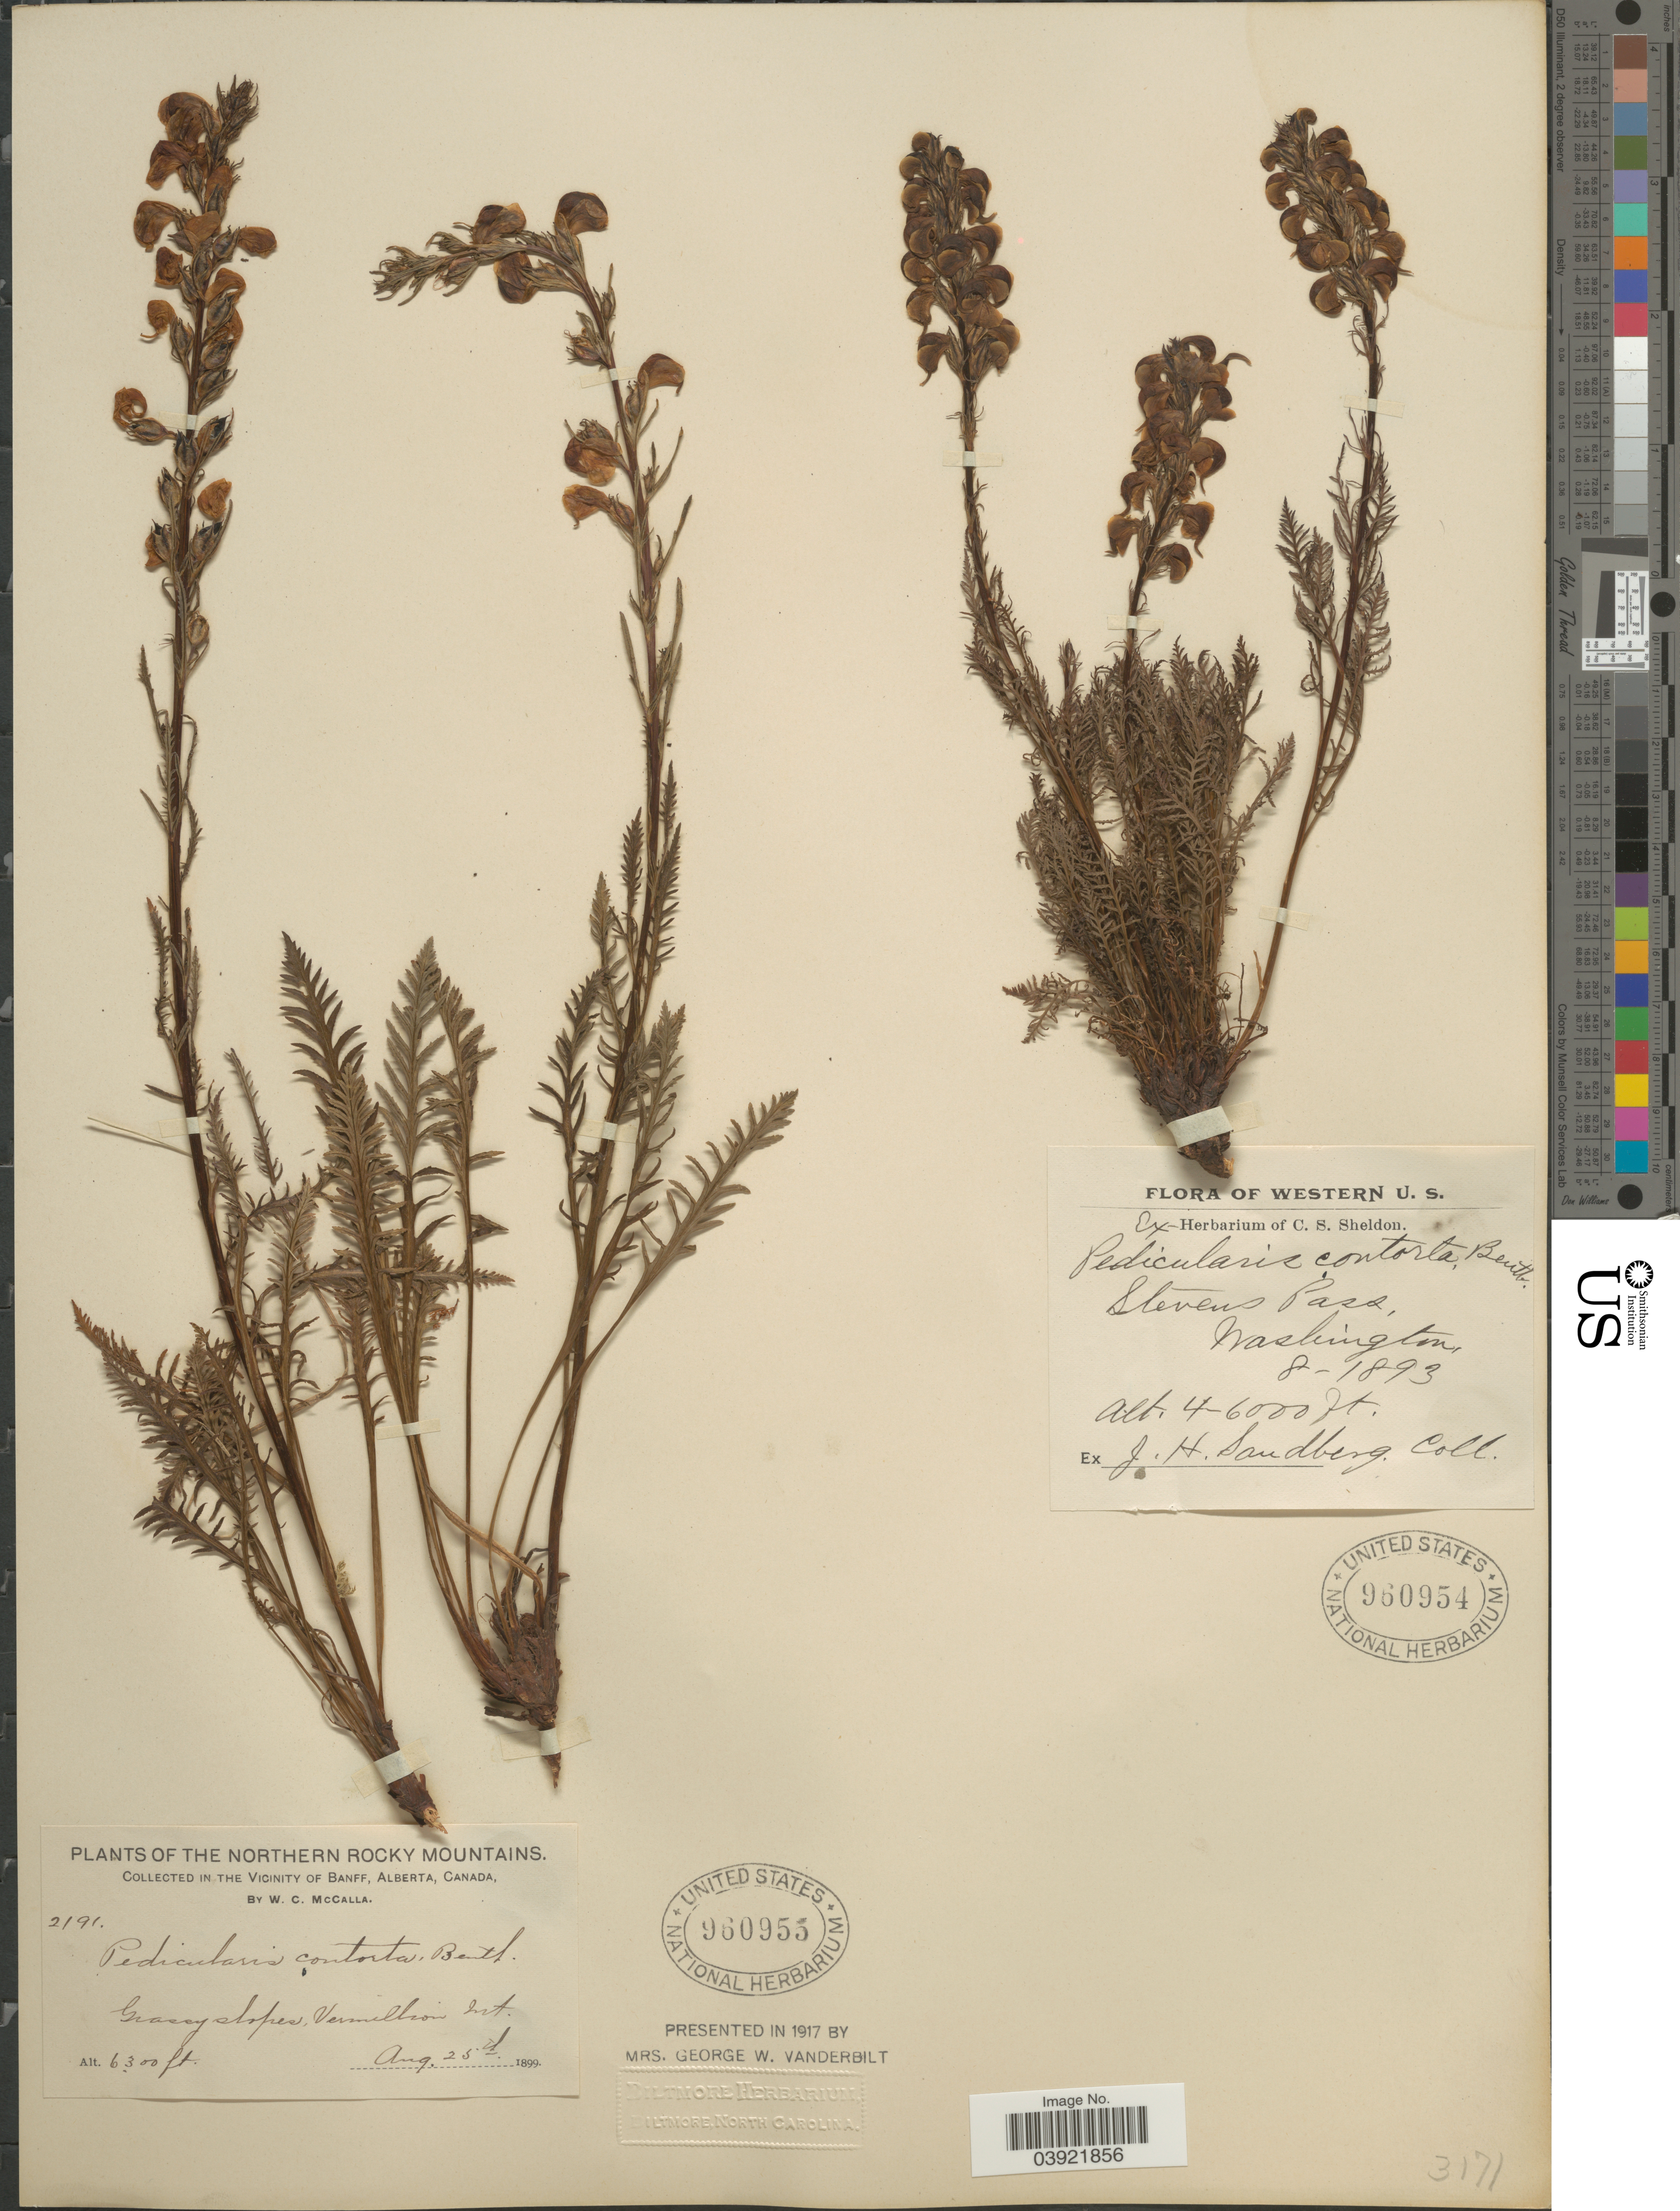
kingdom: Plantae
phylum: Tracheophyta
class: Magnoliopsida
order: Lamiales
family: Orobanchaceae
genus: Pedicularis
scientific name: Pedicularis contorta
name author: Benth.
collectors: W. McCalla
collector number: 2191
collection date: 1899-08-25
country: Canada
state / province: Alberta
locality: The Northern Rocky Mountains. In the Vicinity of Banff. Vermillion Mt.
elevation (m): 1920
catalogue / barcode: US 960955-2